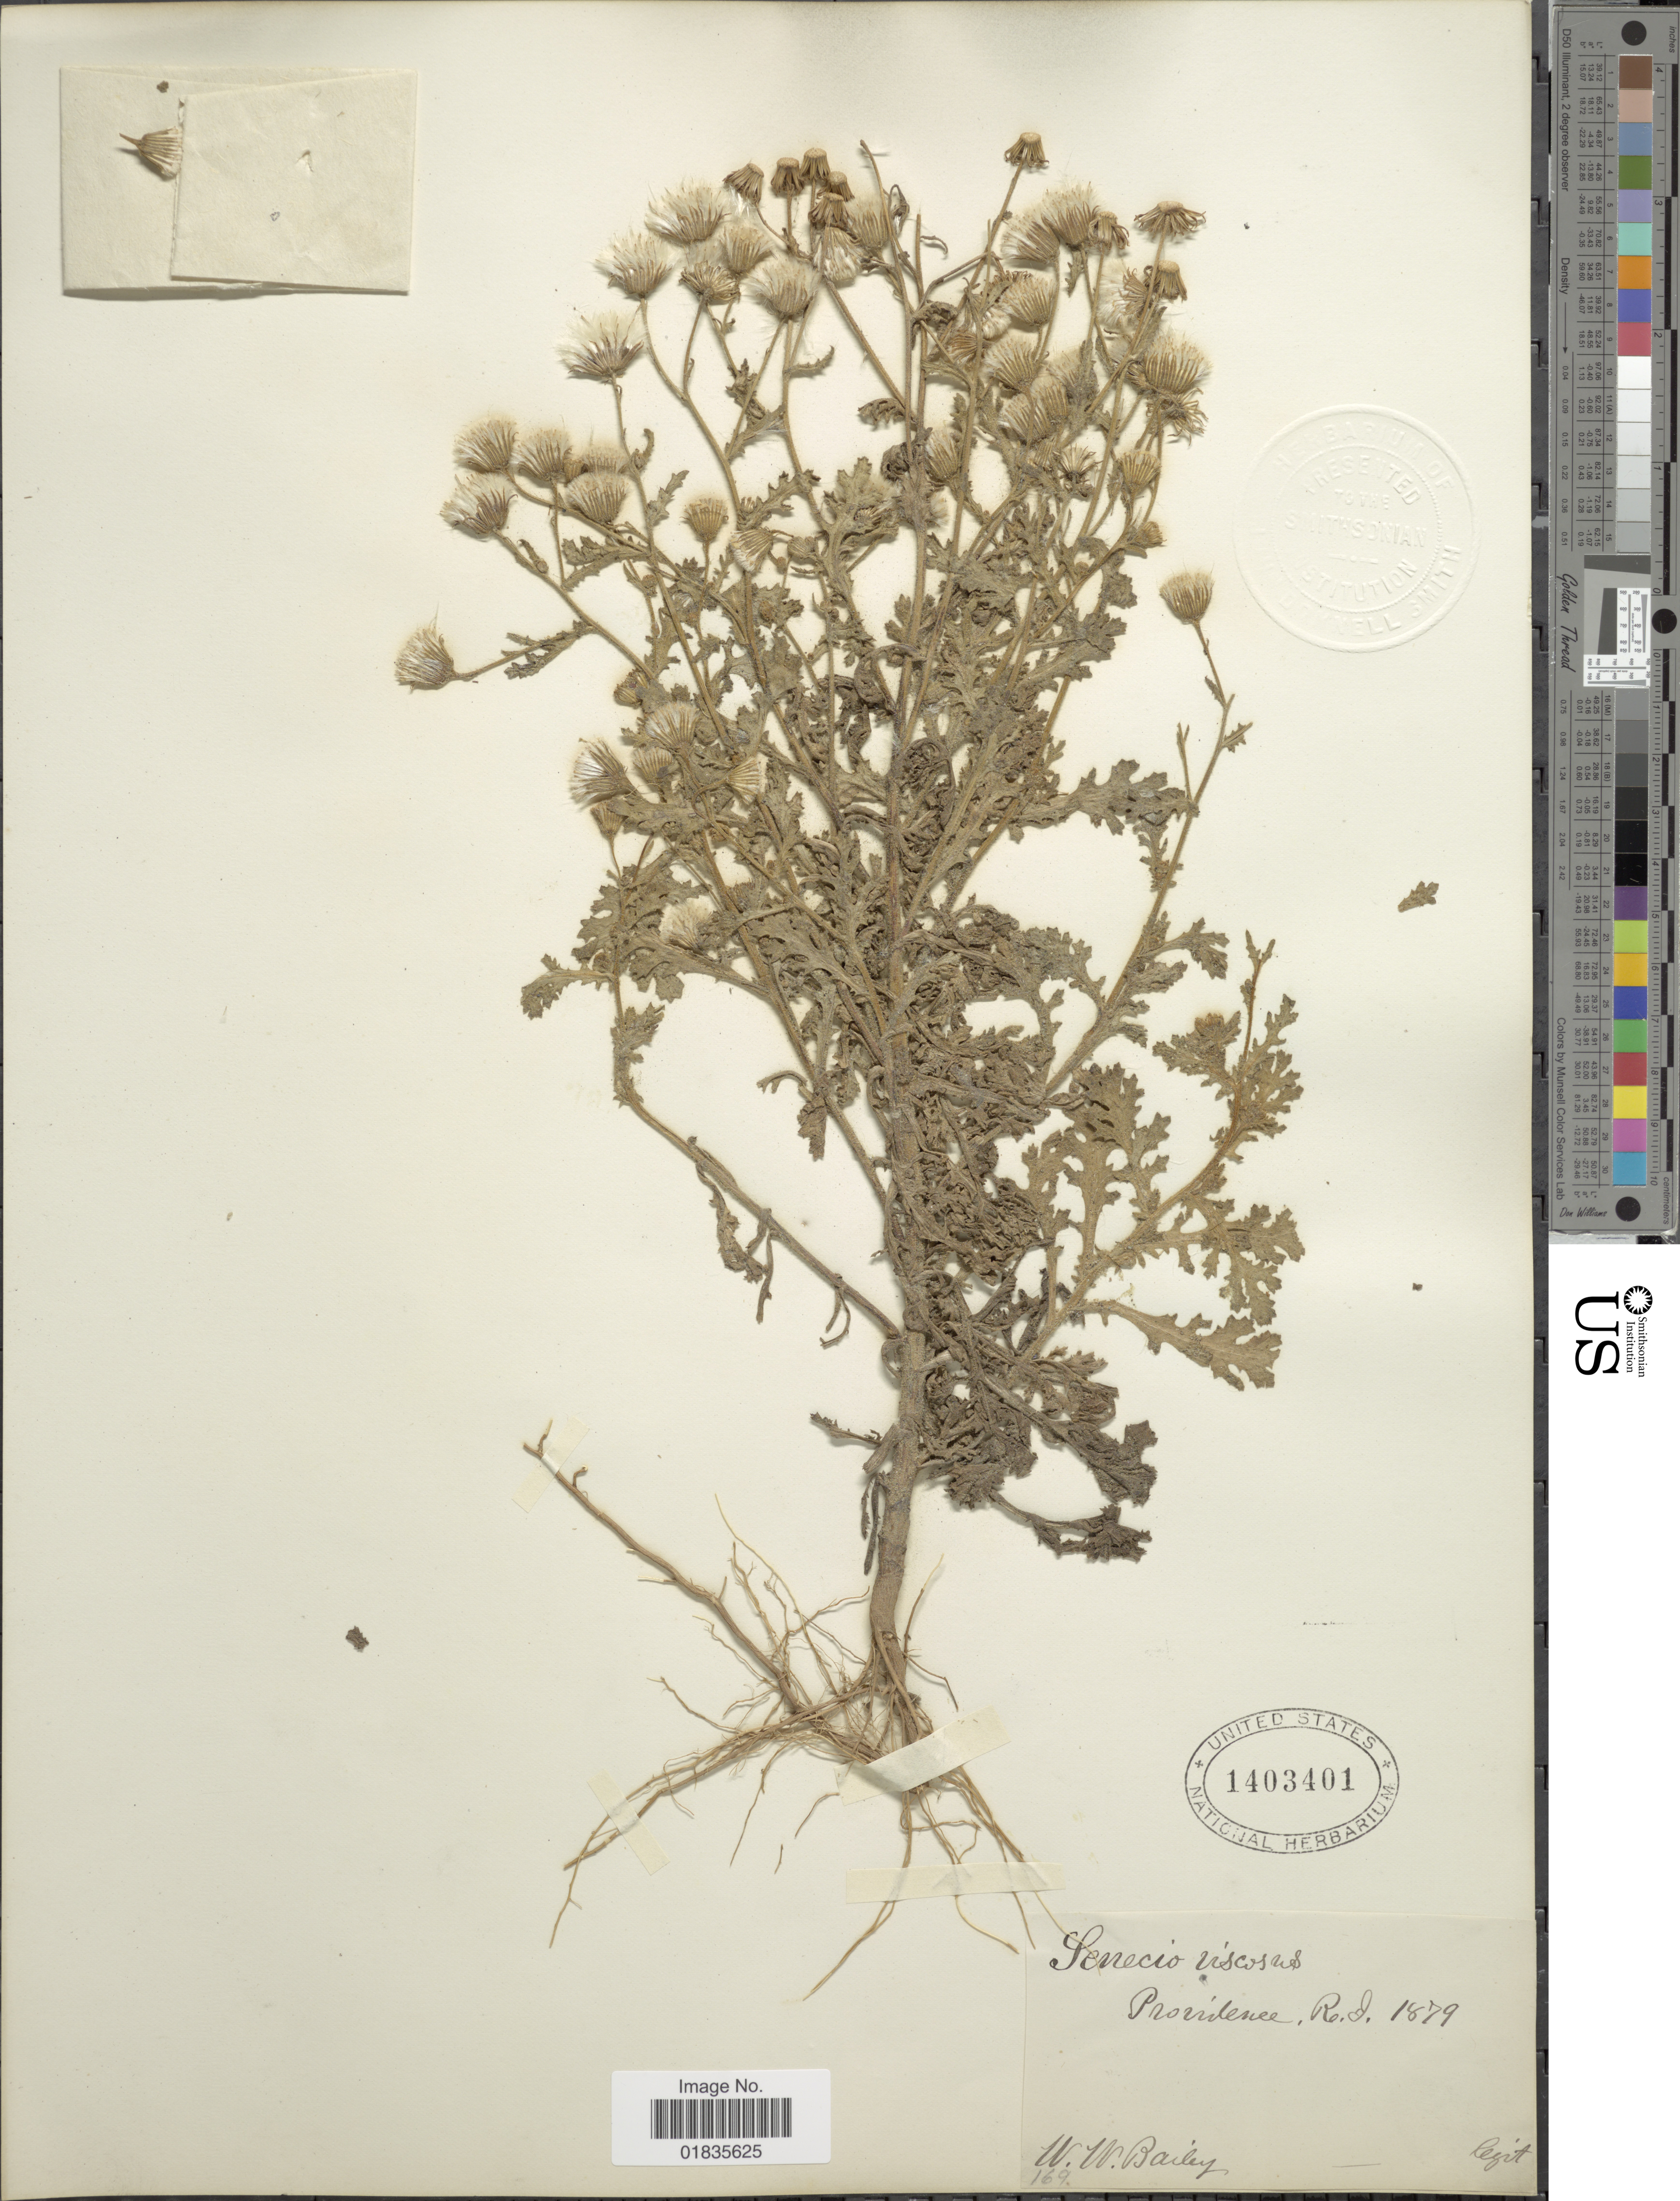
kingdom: Plantae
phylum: Tracheophyta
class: Magnoliopsida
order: Asterales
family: Asteraceae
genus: Senecio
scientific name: Senecio viscosus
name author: L.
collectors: W. W. Bailey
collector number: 169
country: United States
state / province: Rhode Island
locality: Providence, R.I.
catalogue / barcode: US 1403401